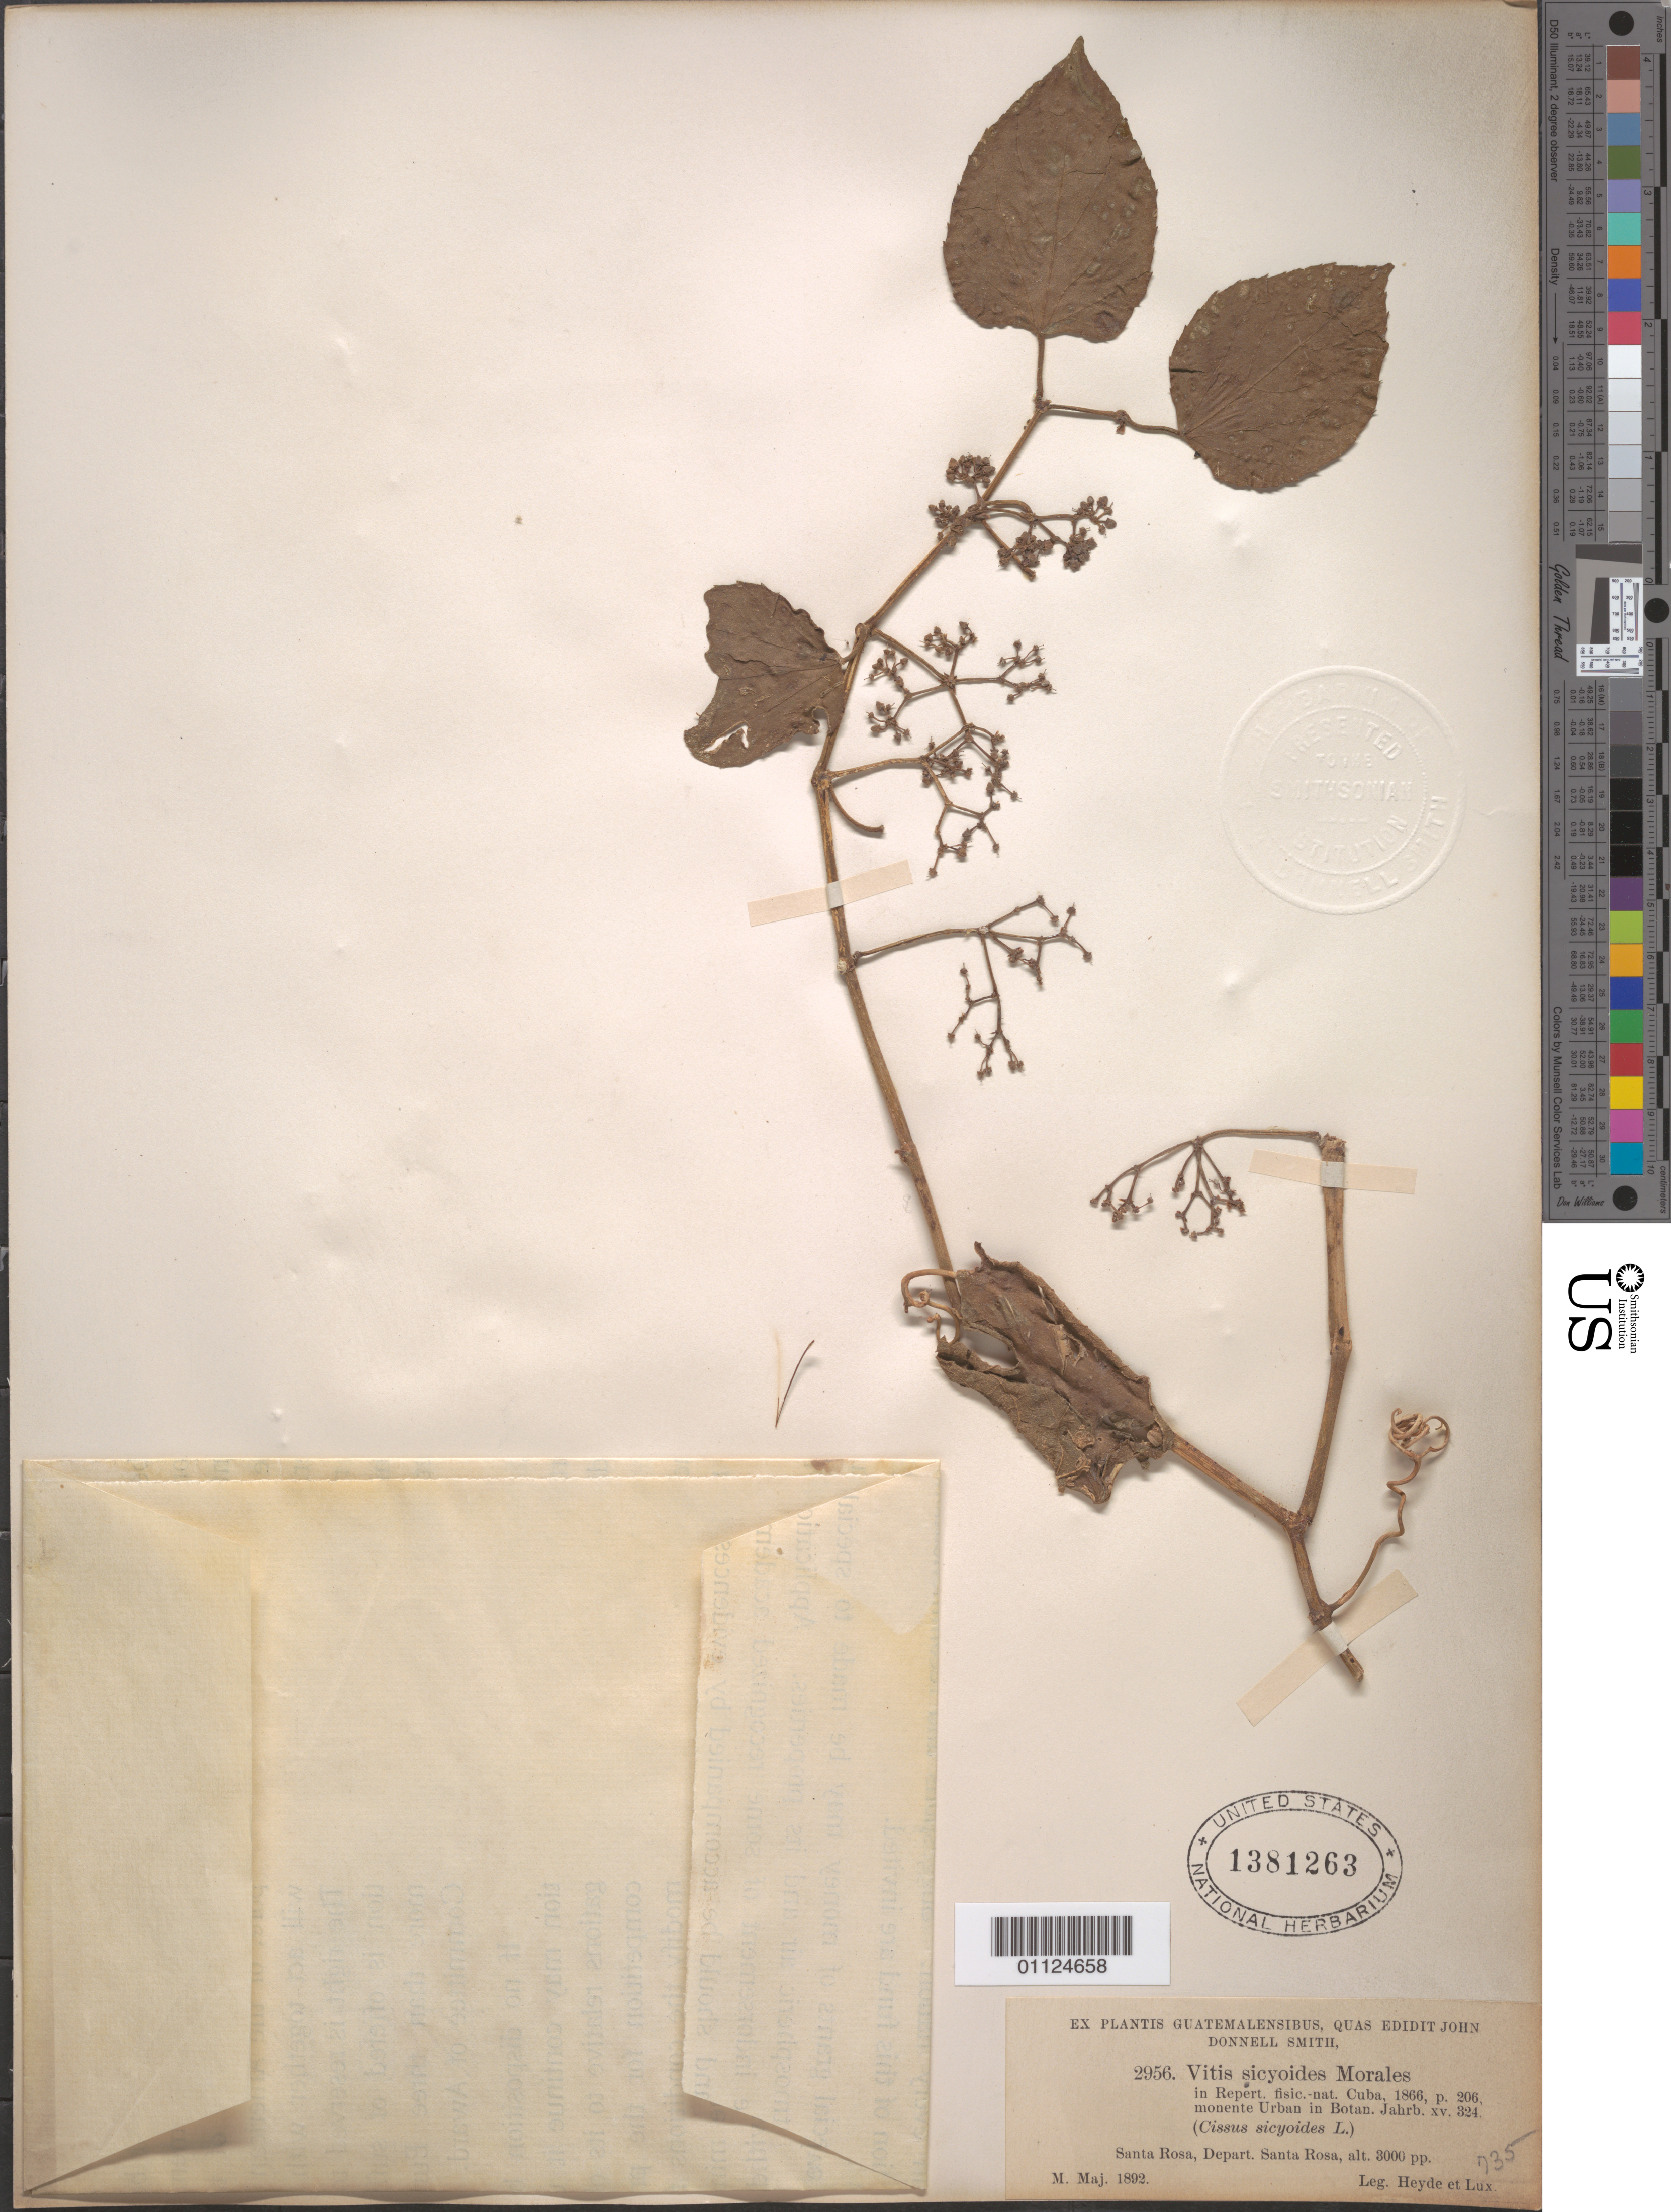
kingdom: Plantae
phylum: Tracheophyta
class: Magnoliopsida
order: Vitales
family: Vitaceae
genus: Cissus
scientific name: Cissus verticillata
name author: (L.) Nicolson & C.E. Jarvis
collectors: ex Herb. John Donnell Smith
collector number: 2956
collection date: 1892-05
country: Guatemala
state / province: Santa Rosa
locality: Santa Rosa.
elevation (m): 914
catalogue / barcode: US 1381263